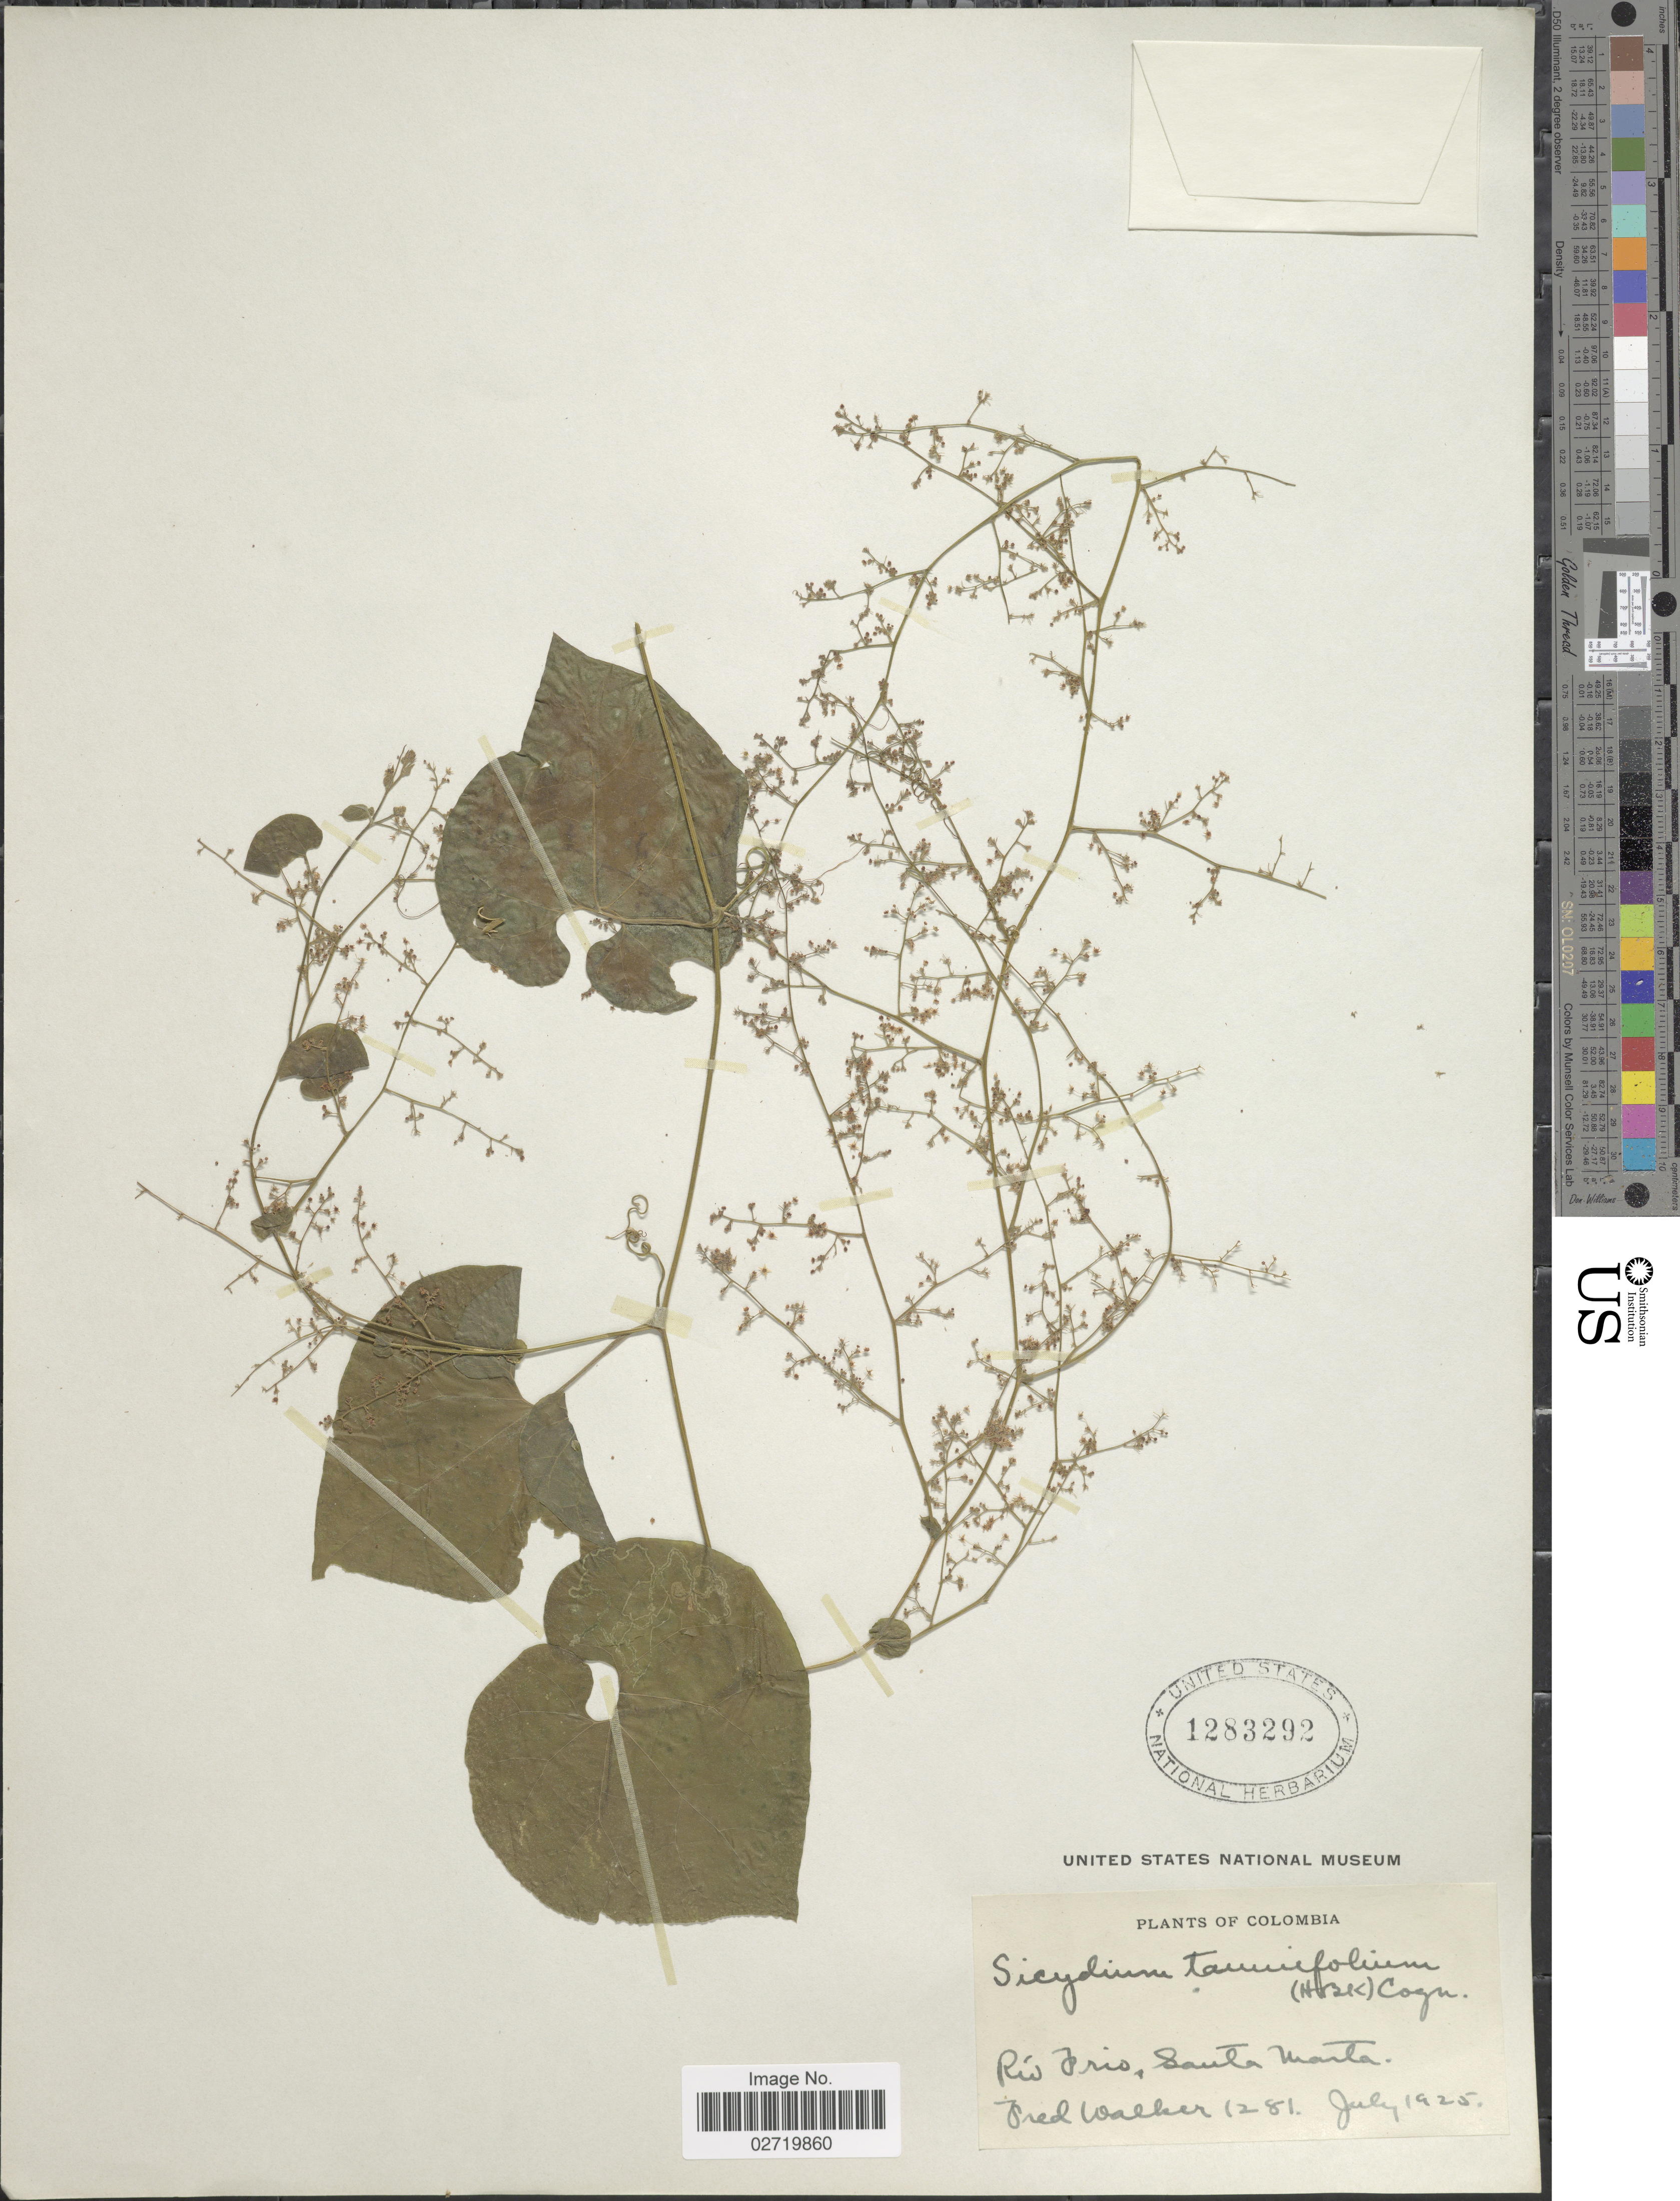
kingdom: Plantae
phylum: Tracheophyta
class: Magnoliopsida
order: Cucurbitales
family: Cucurbitaceae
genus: Sicydium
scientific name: Sicydium tamnifolium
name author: (Kunth) Cogn.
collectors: F. Walker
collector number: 1281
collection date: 1925-07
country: Colombia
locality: Rio Frio, Santa Marta.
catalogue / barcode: US 1283292